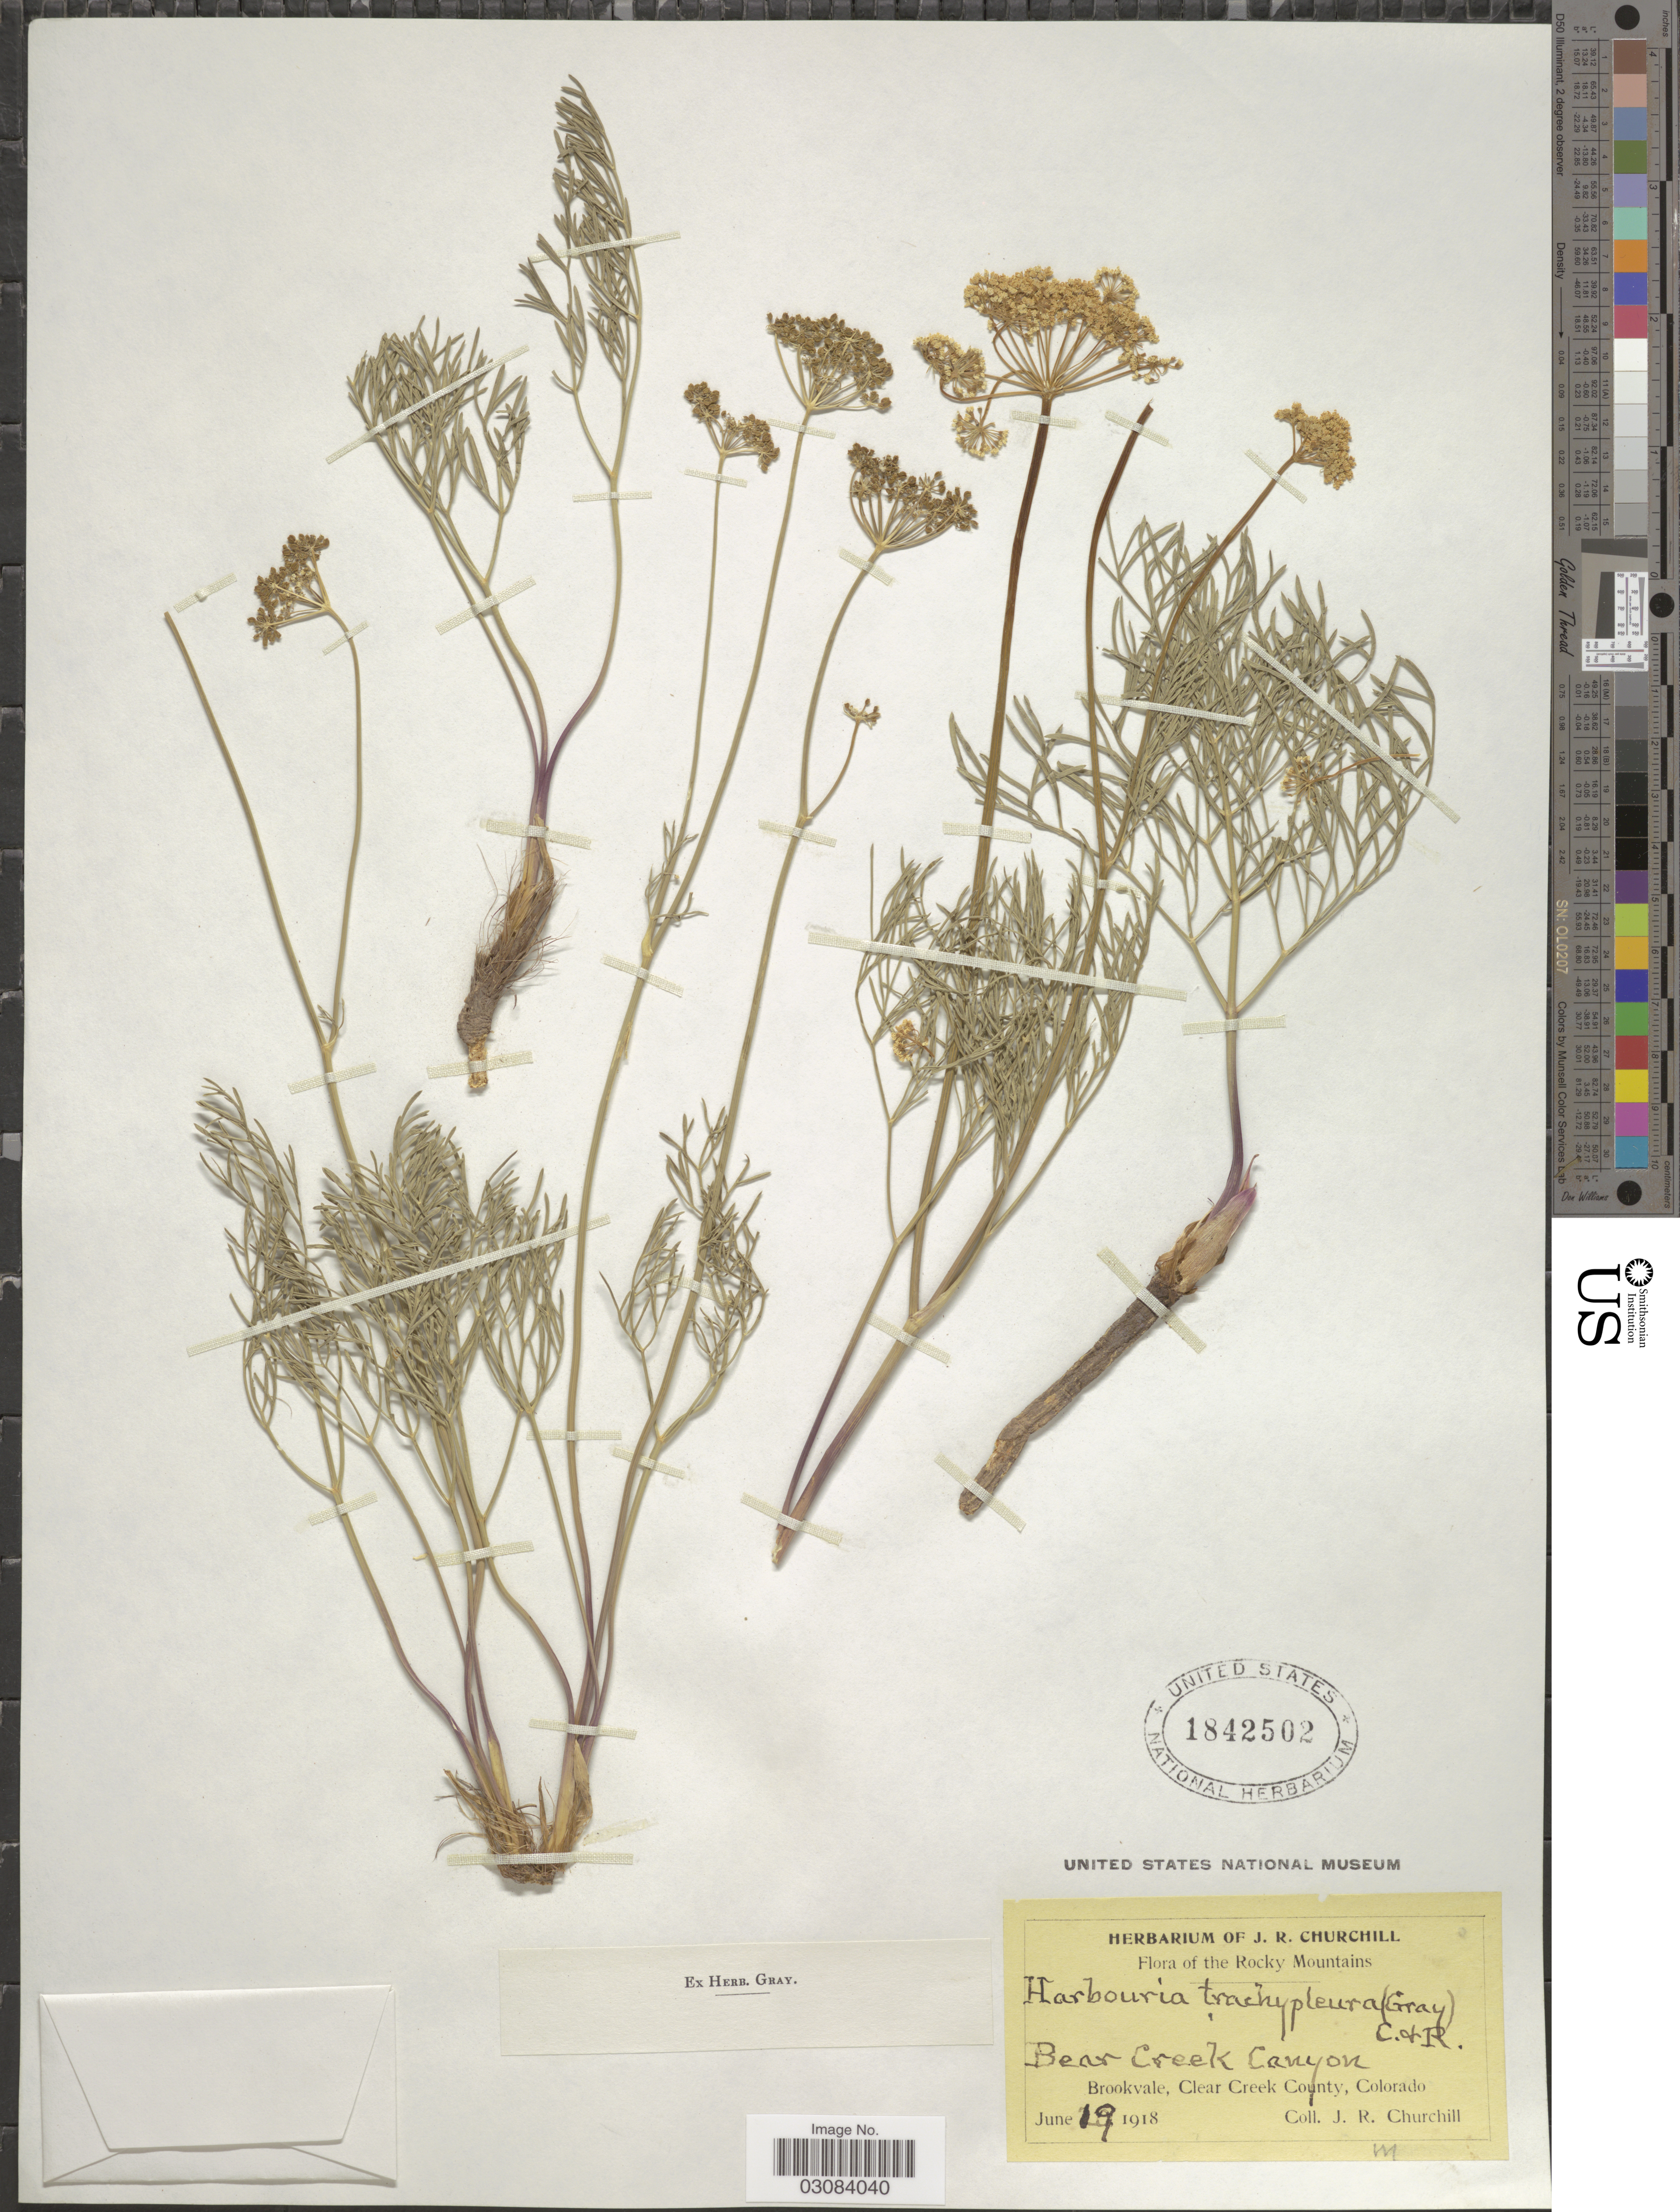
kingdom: Plantae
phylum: Tracheophyta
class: Magnoliopsida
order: Apiales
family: Apiaceae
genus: Harbouria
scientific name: Harbouria trachypleura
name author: (A. Gray) J.M. Coult. & Rose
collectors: J. Churchill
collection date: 1918-06-19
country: United States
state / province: Colorado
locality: Rocky Mountains. Bear Creek Canyon. Brookvale, Clear Creek County.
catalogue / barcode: US 1842502